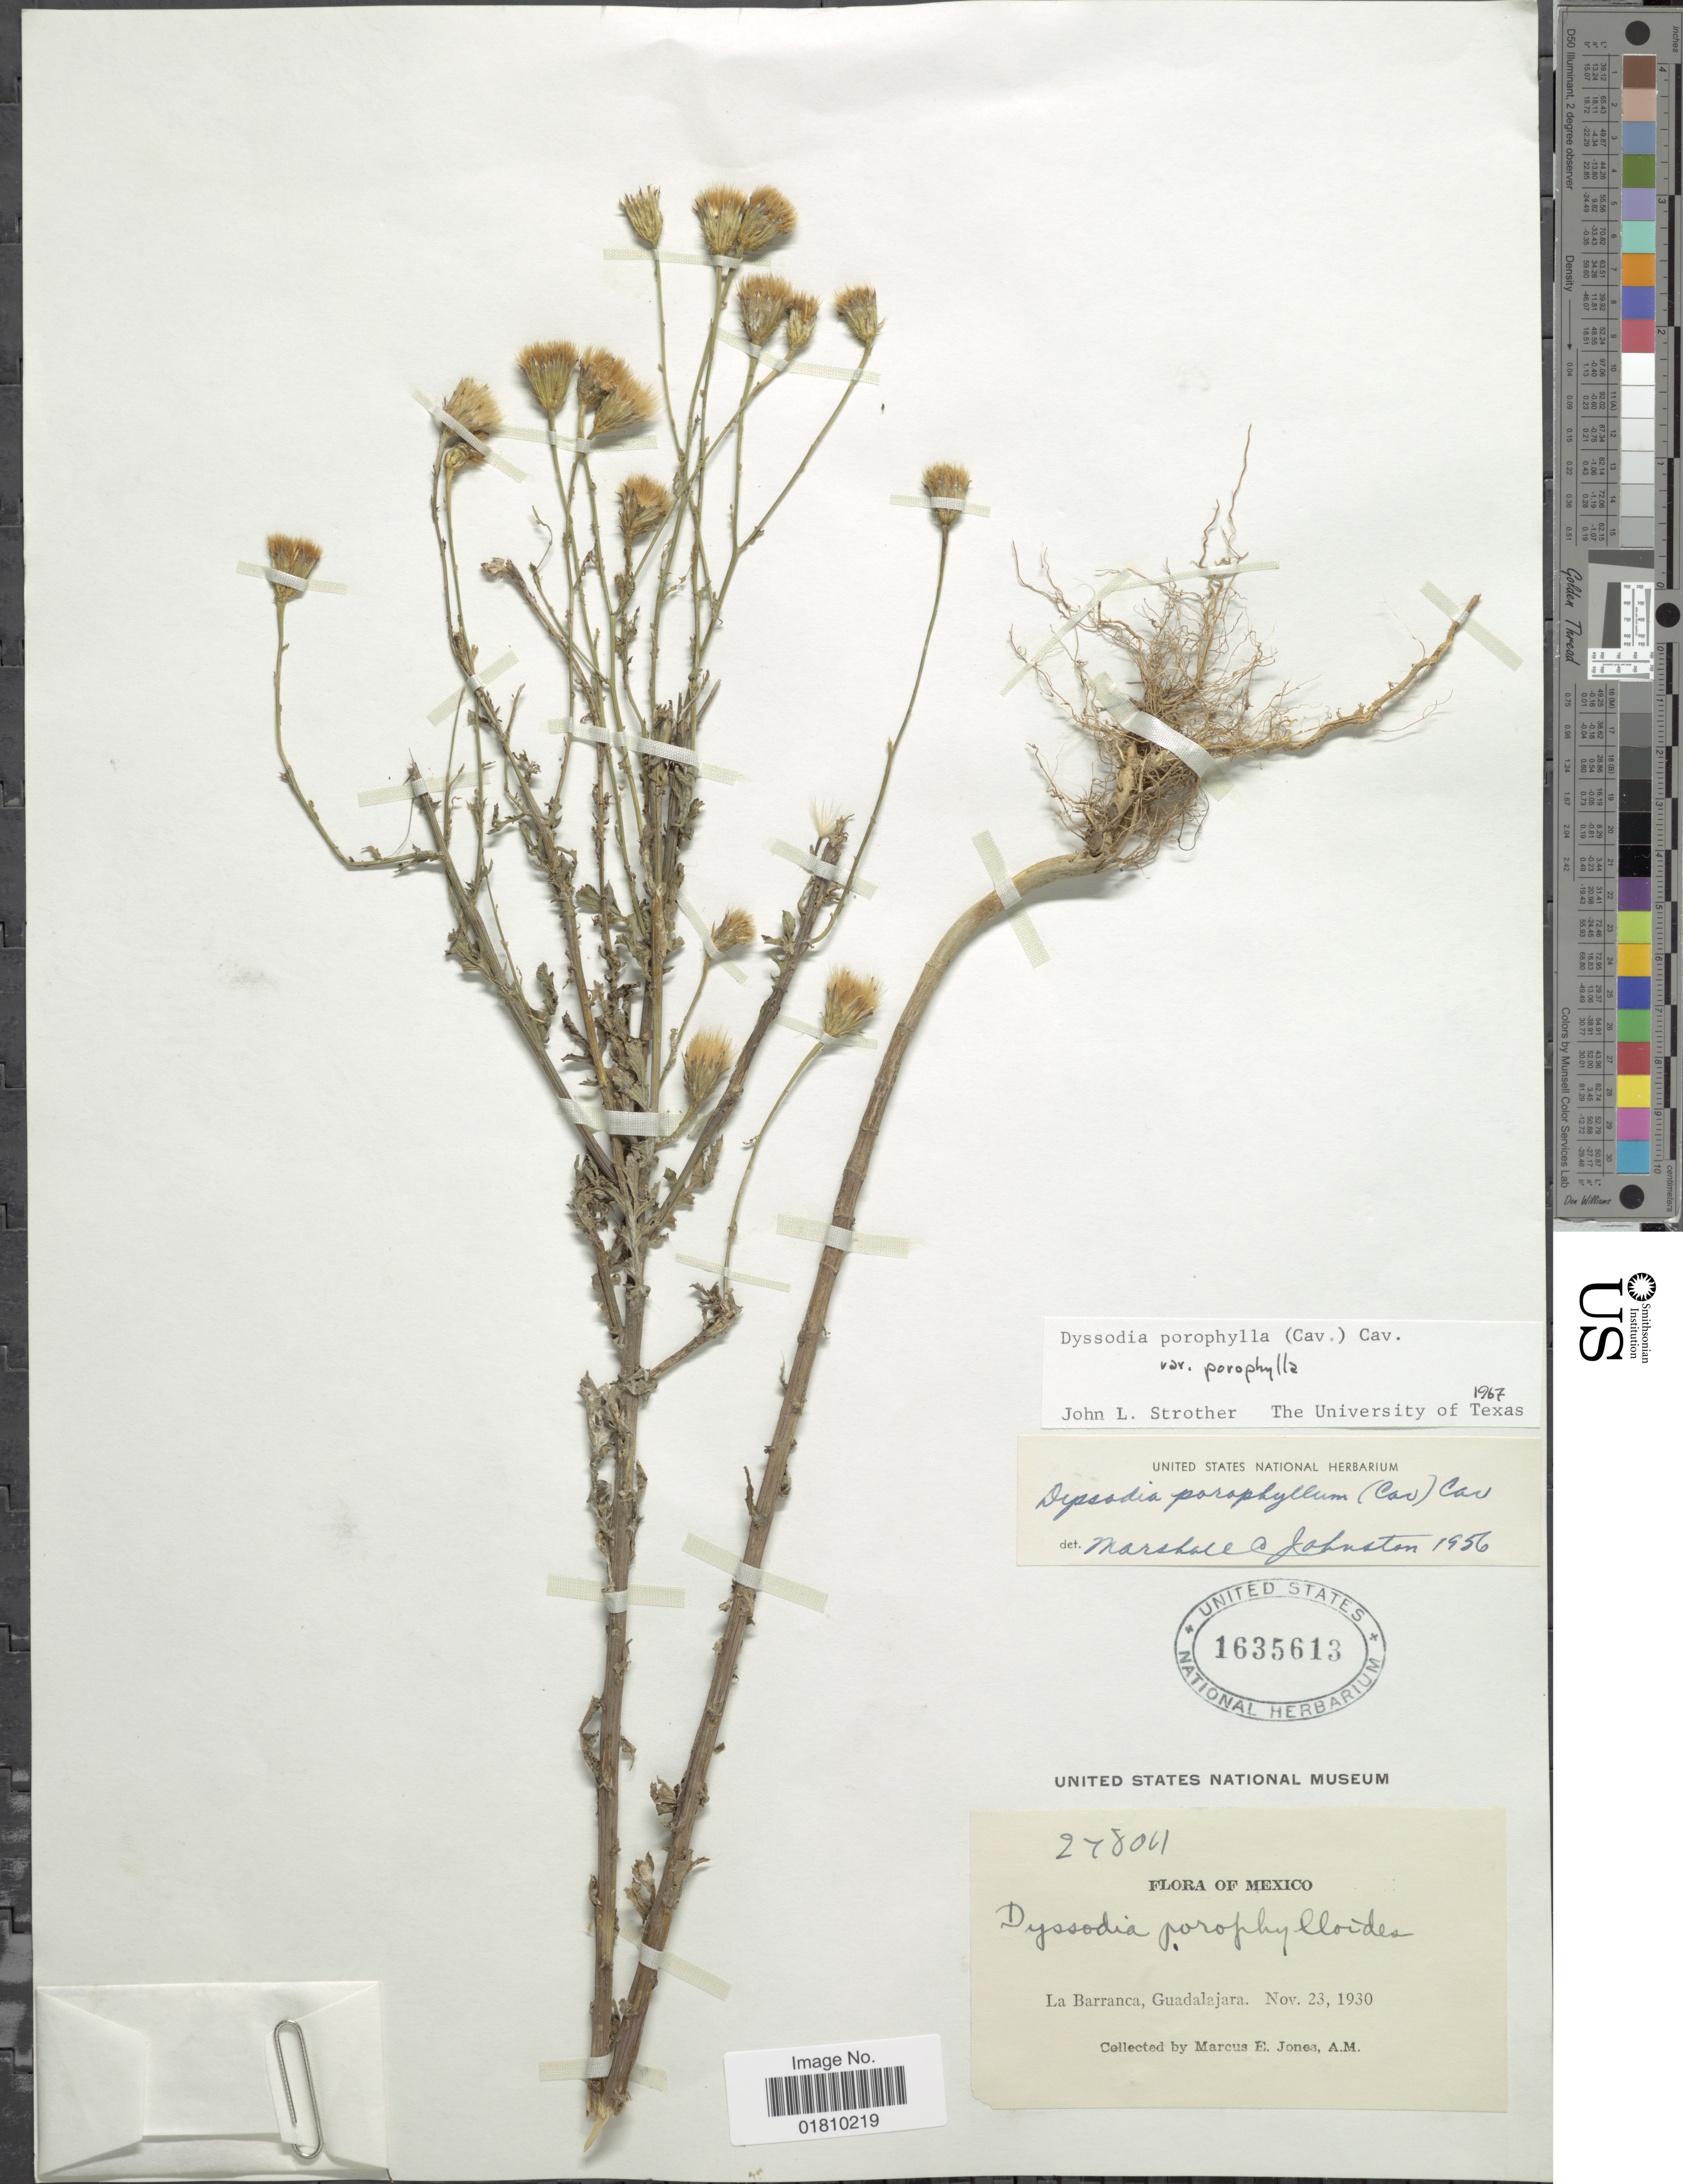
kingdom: Plantae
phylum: Tracheophyta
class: Magnoliopsida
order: Asterales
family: Asteraceae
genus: Adenophyllum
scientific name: Adenophyllum porophyllum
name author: (Cav.) Hemsl.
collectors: M. E. Jones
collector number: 27804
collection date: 1930-11-23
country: Mexico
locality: La Barranca, Guadalajara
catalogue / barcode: US 1635613